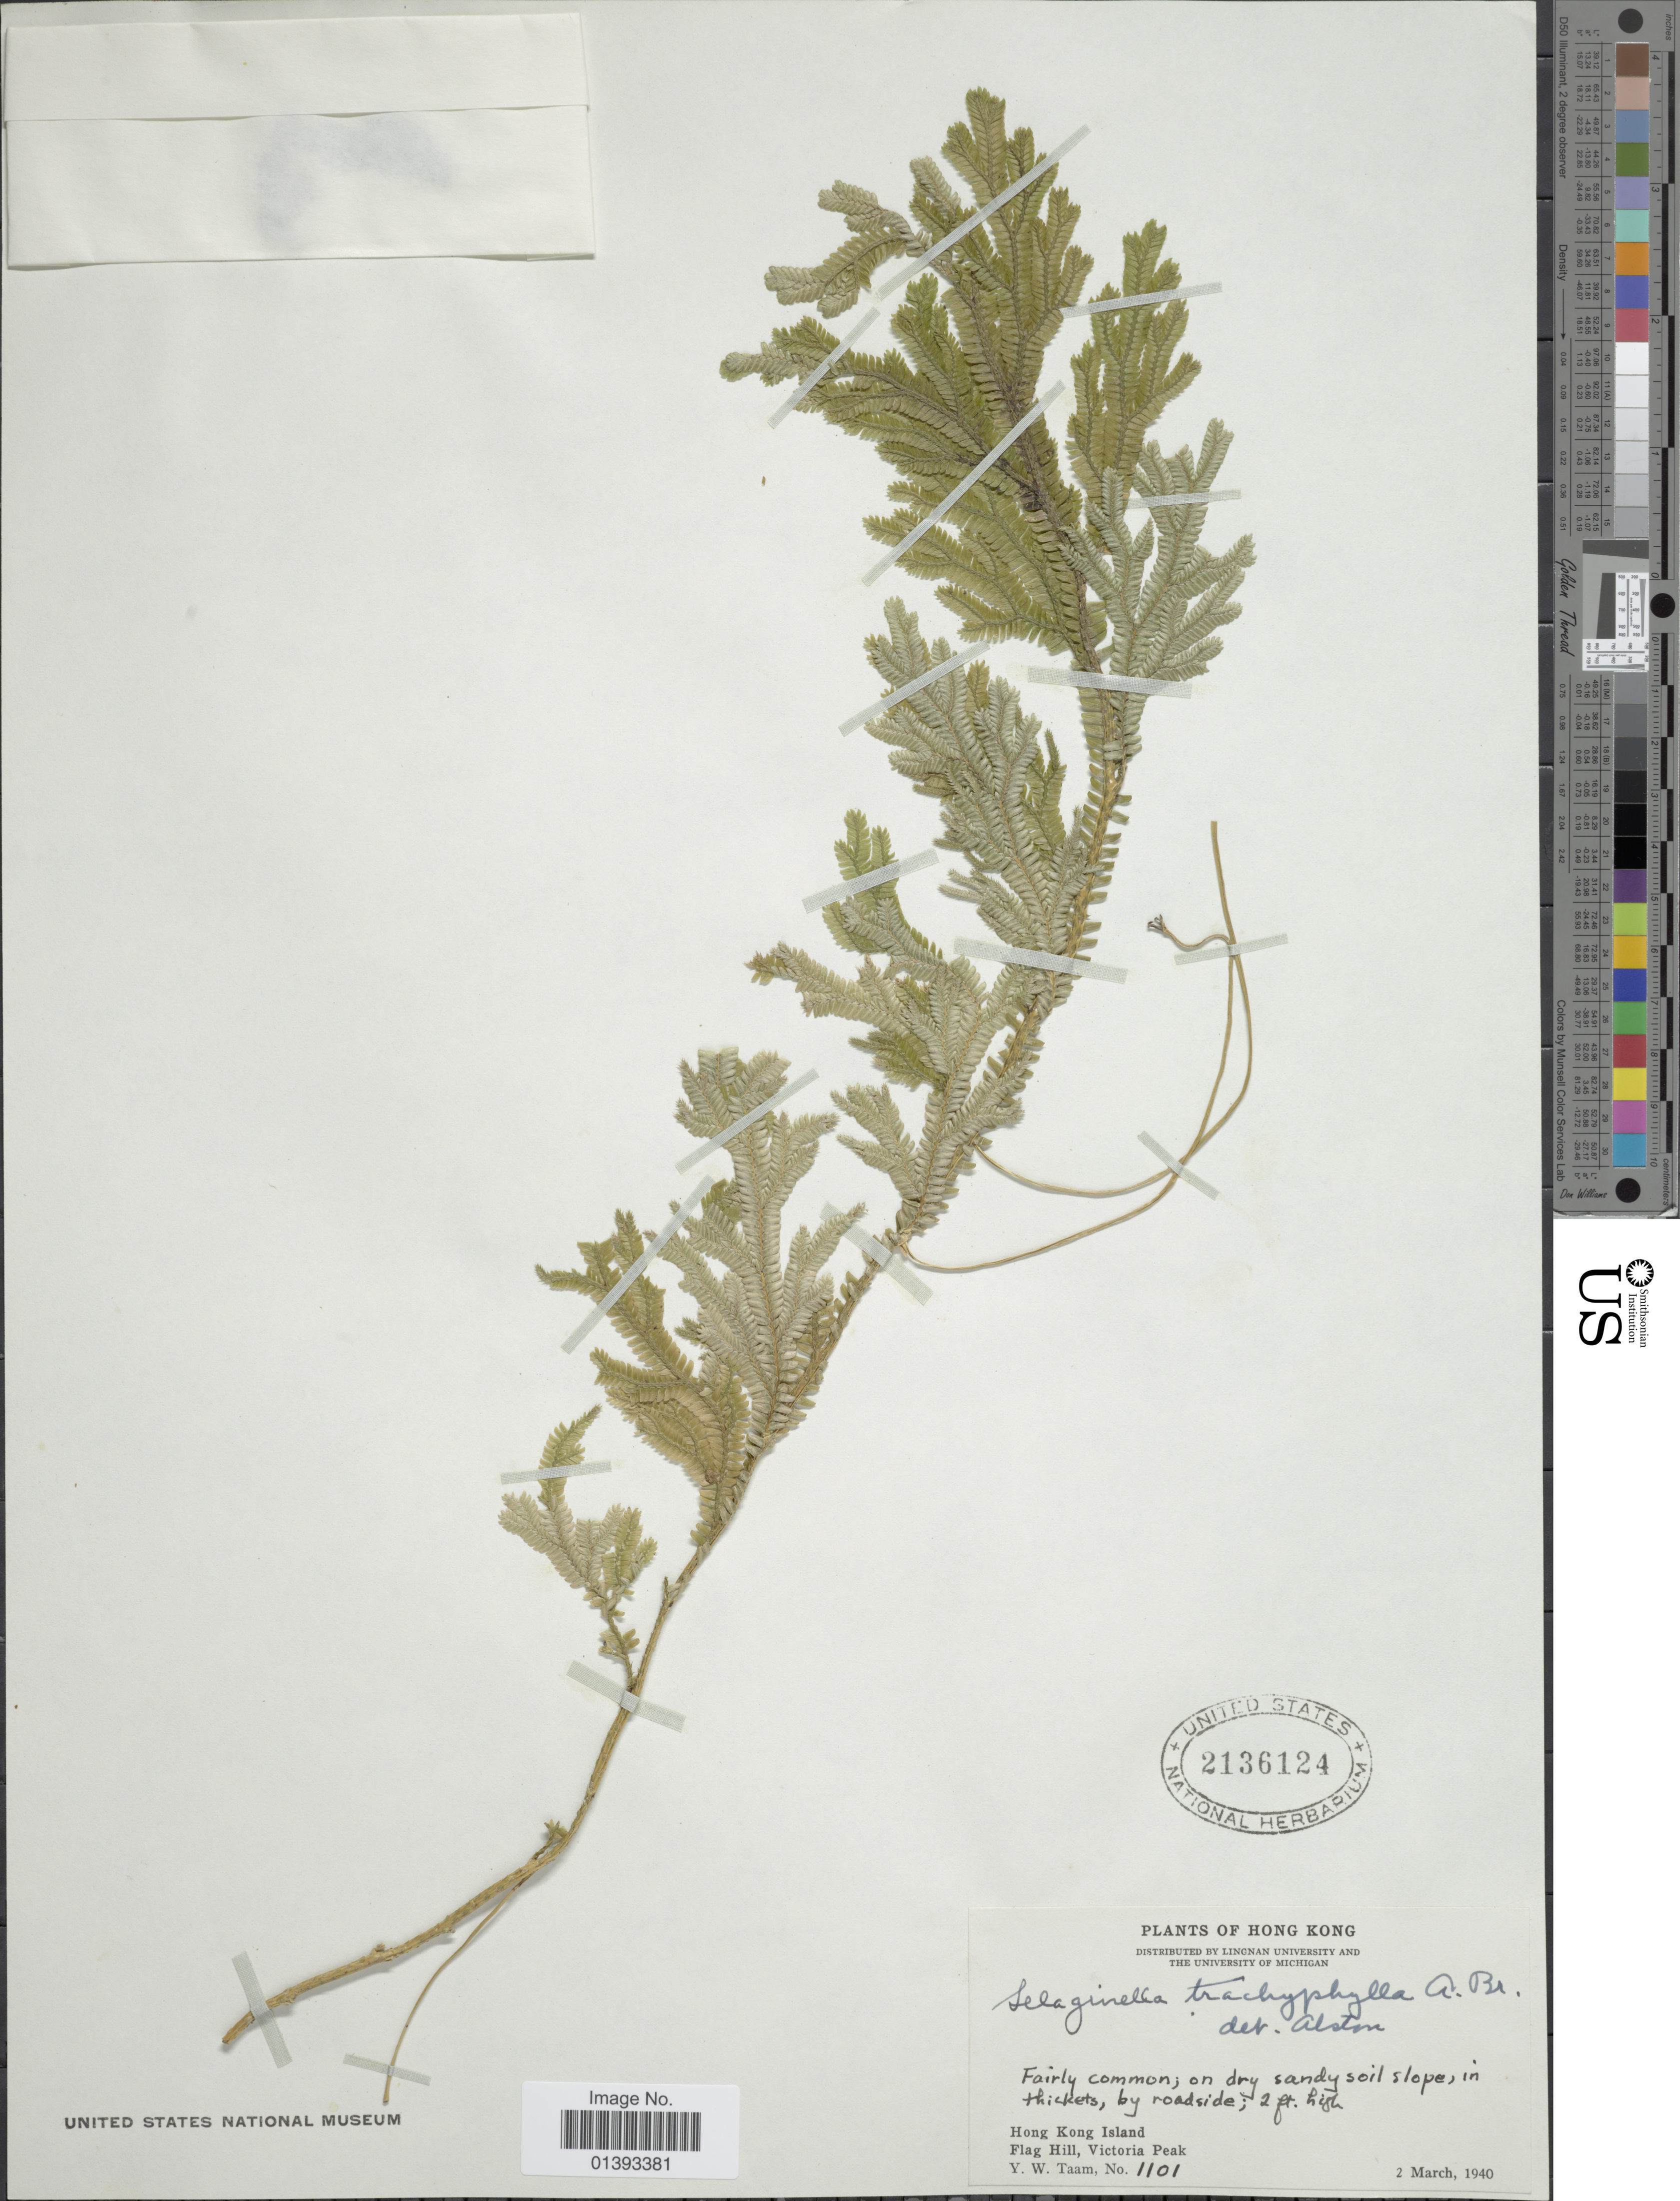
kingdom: Plantae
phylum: Tracheophyta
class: Lycopodiopsida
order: Selaginellales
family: Selaginellaceae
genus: Selaginella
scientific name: Selaginella trachyphylla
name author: A. Braun ex Hieron.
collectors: Y. W. Taam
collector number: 1101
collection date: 1940-03-02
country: China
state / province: Hong Kong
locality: Hong Kong Island, Flag Hill, Victoria Peak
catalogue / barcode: US 2136124